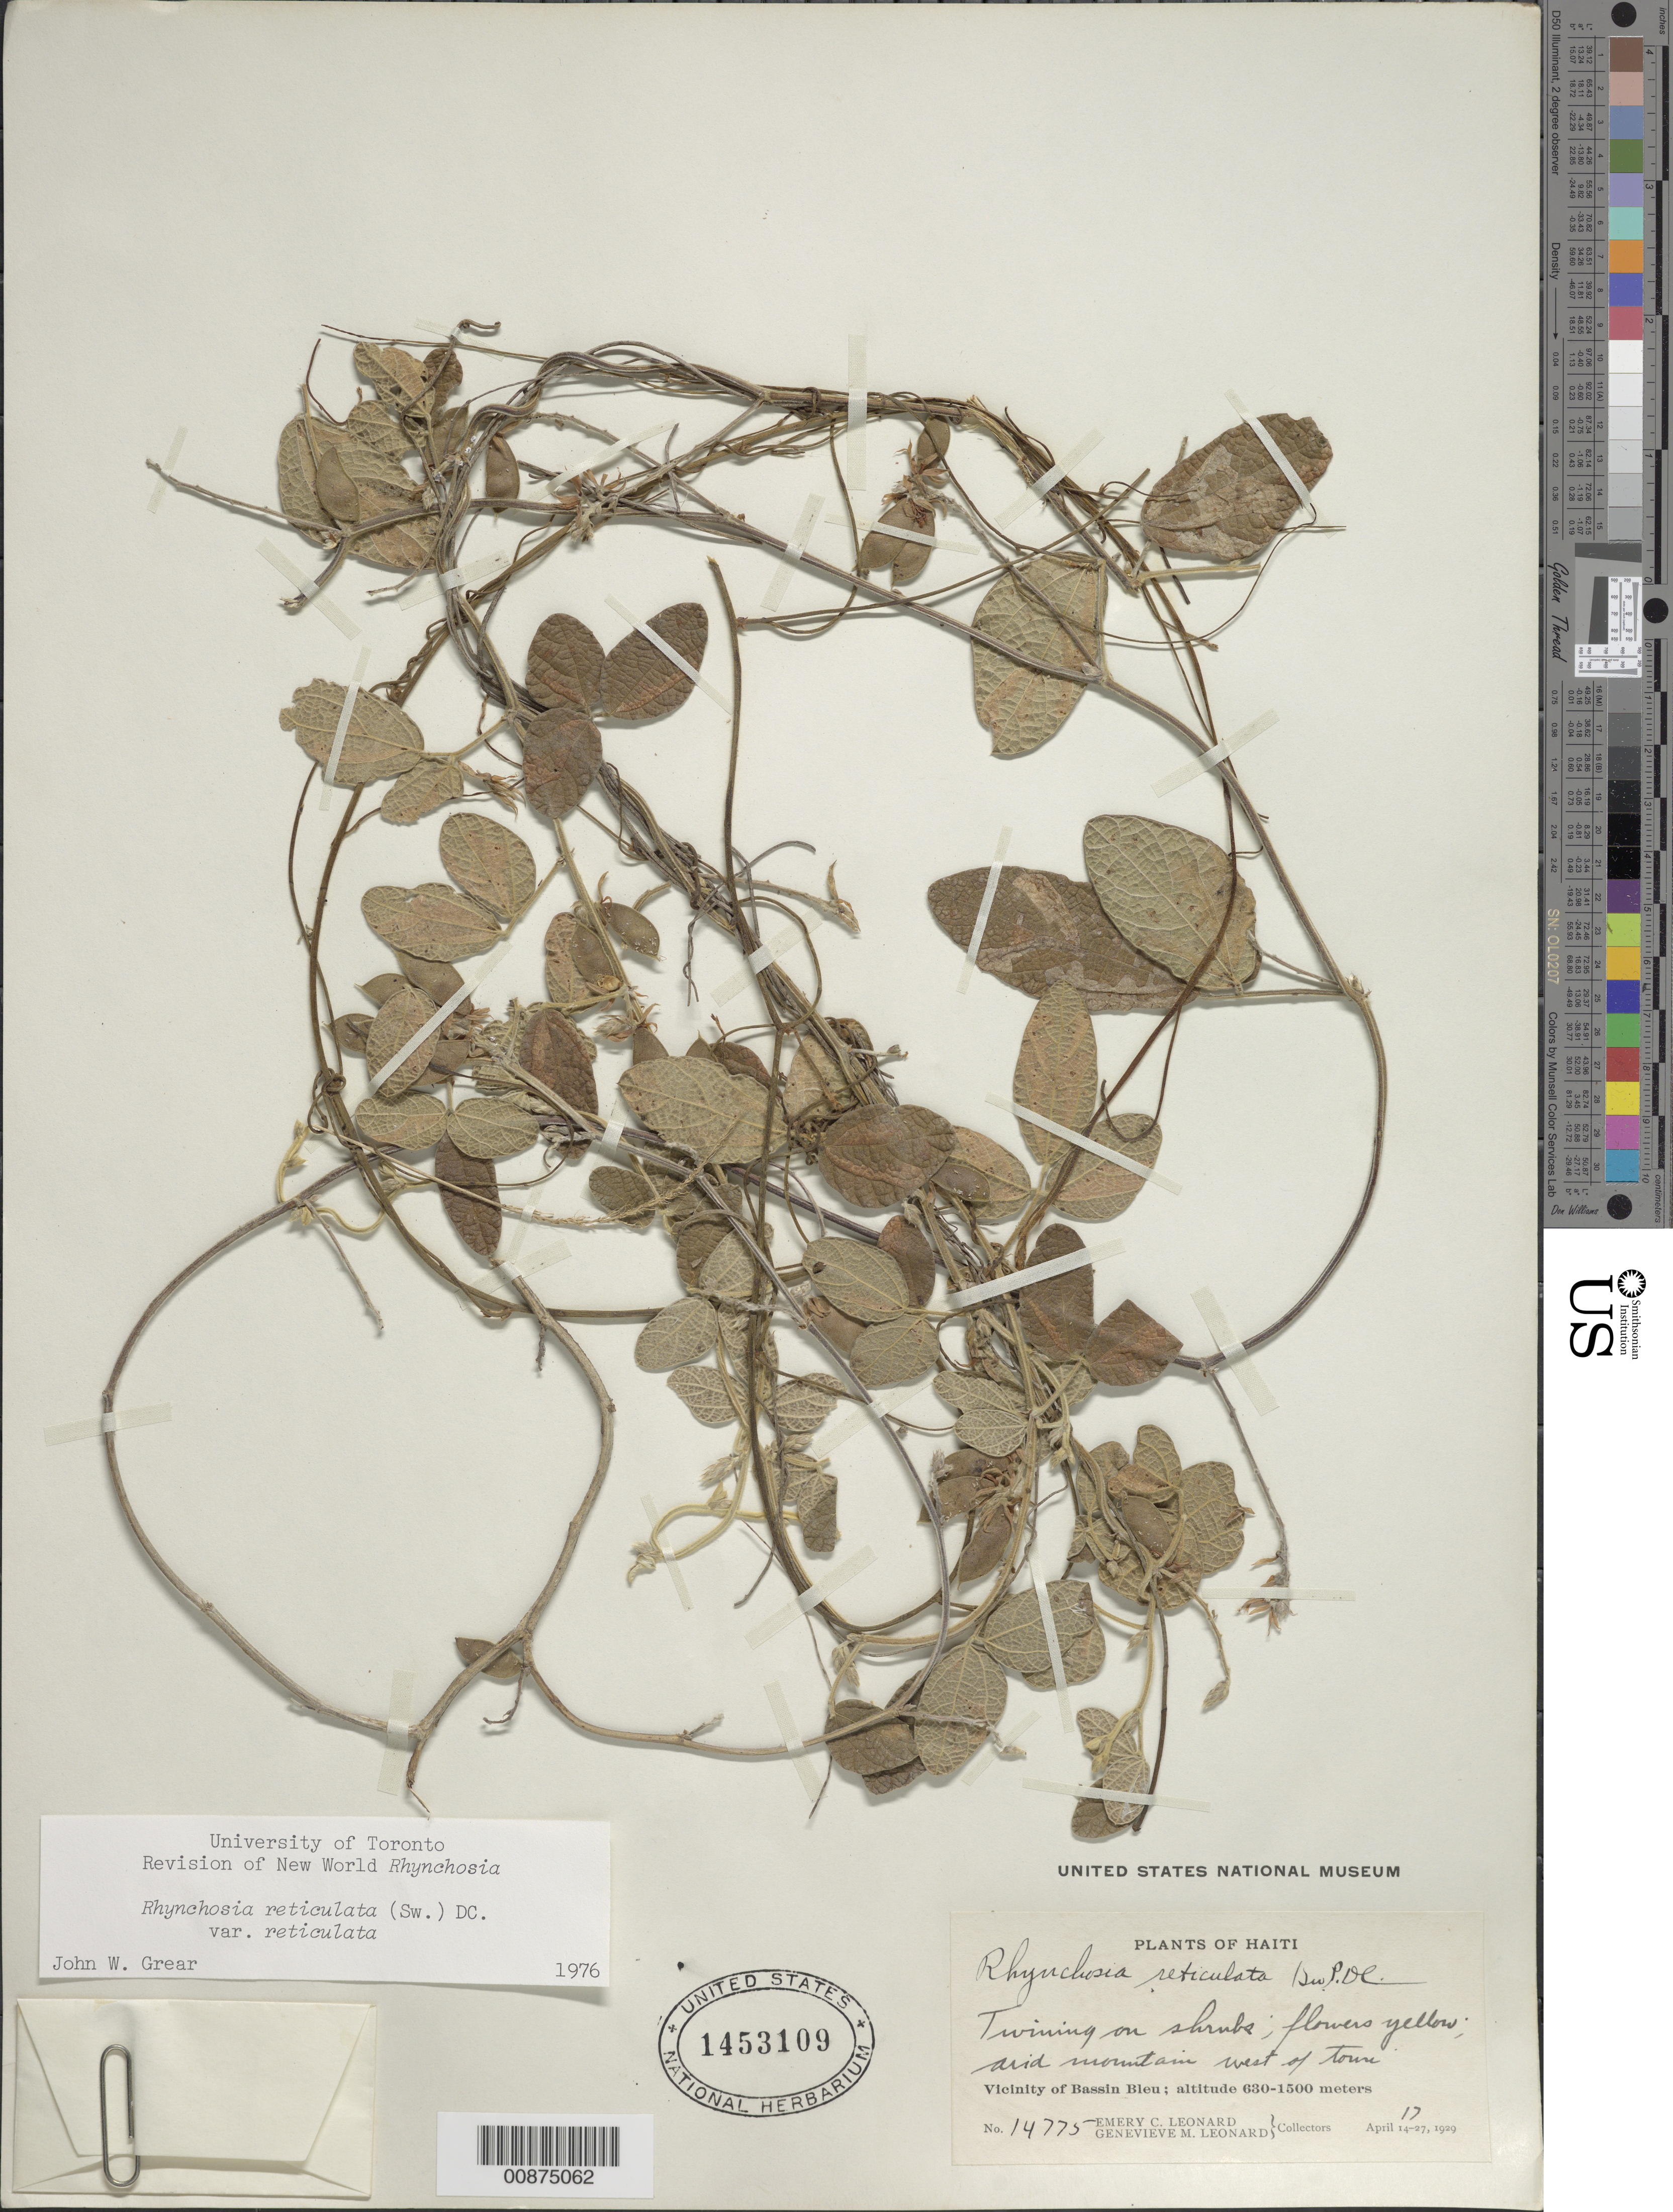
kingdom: Plantae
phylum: Tracheophyta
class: Magnoliopsida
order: Fabales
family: Fabaceae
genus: Rhynchosia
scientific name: Rhynchosia reticulata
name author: (Sw.) DC.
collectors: E. C. Leonard & G. M. Leonard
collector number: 14775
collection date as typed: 17 Apr 1929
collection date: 1929-04-17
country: Haiti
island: Hispaniola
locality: Vicinity of Bassin Bleu. Arid mountain west of town.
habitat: Twining on shrubs. Arid mountain.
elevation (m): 630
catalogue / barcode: US 1453109